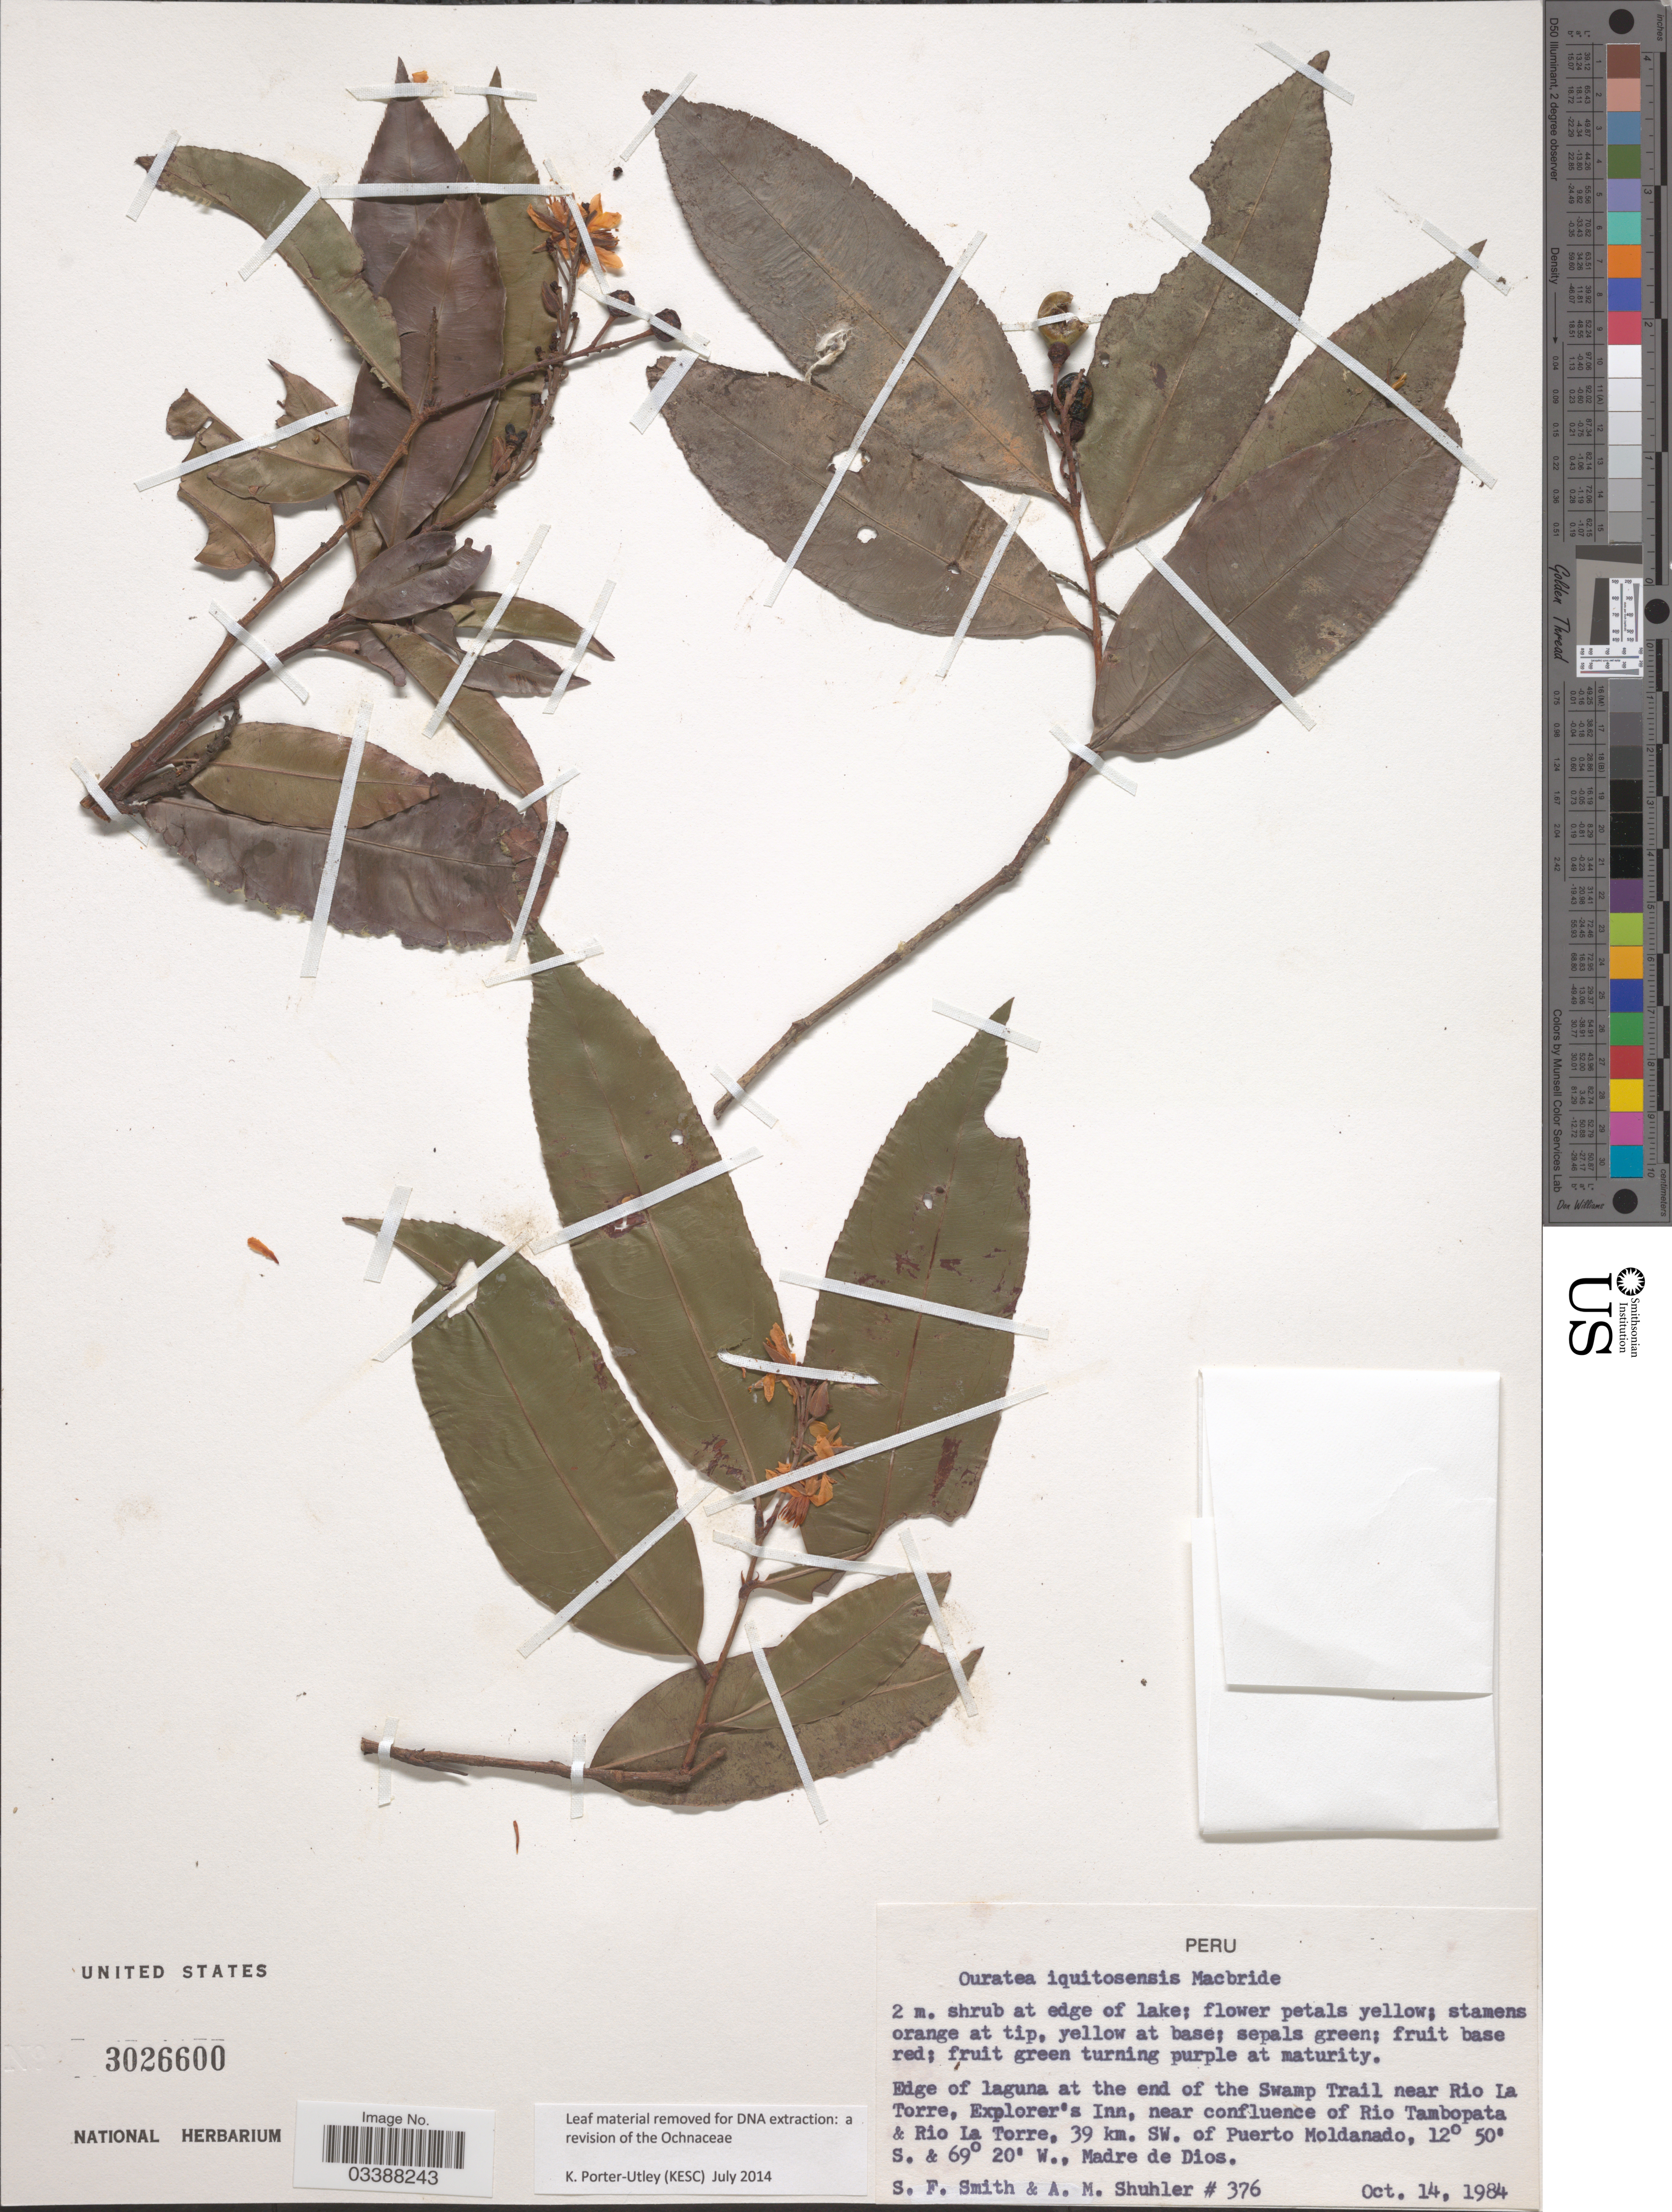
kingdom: Plantae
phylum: Tracheophyta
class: Magnoliopsida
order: Malpighiales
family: Ochnaceae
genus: Ouratea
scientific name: Ouratea iquitoensis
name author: J.F. Macbr.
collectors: S.F. Smith & A. Shuhler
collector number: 376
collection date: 1984-10-14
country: Peru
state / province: Madre de Dios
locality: Edge of laguna at the end of the Swamp Trail near Rio La Torre, Explorer's Inn, near confluence of Rio Tambopata & Rio La Torre, 39 km. SW. of Puerto Moldanado.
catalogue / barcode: US 3026600